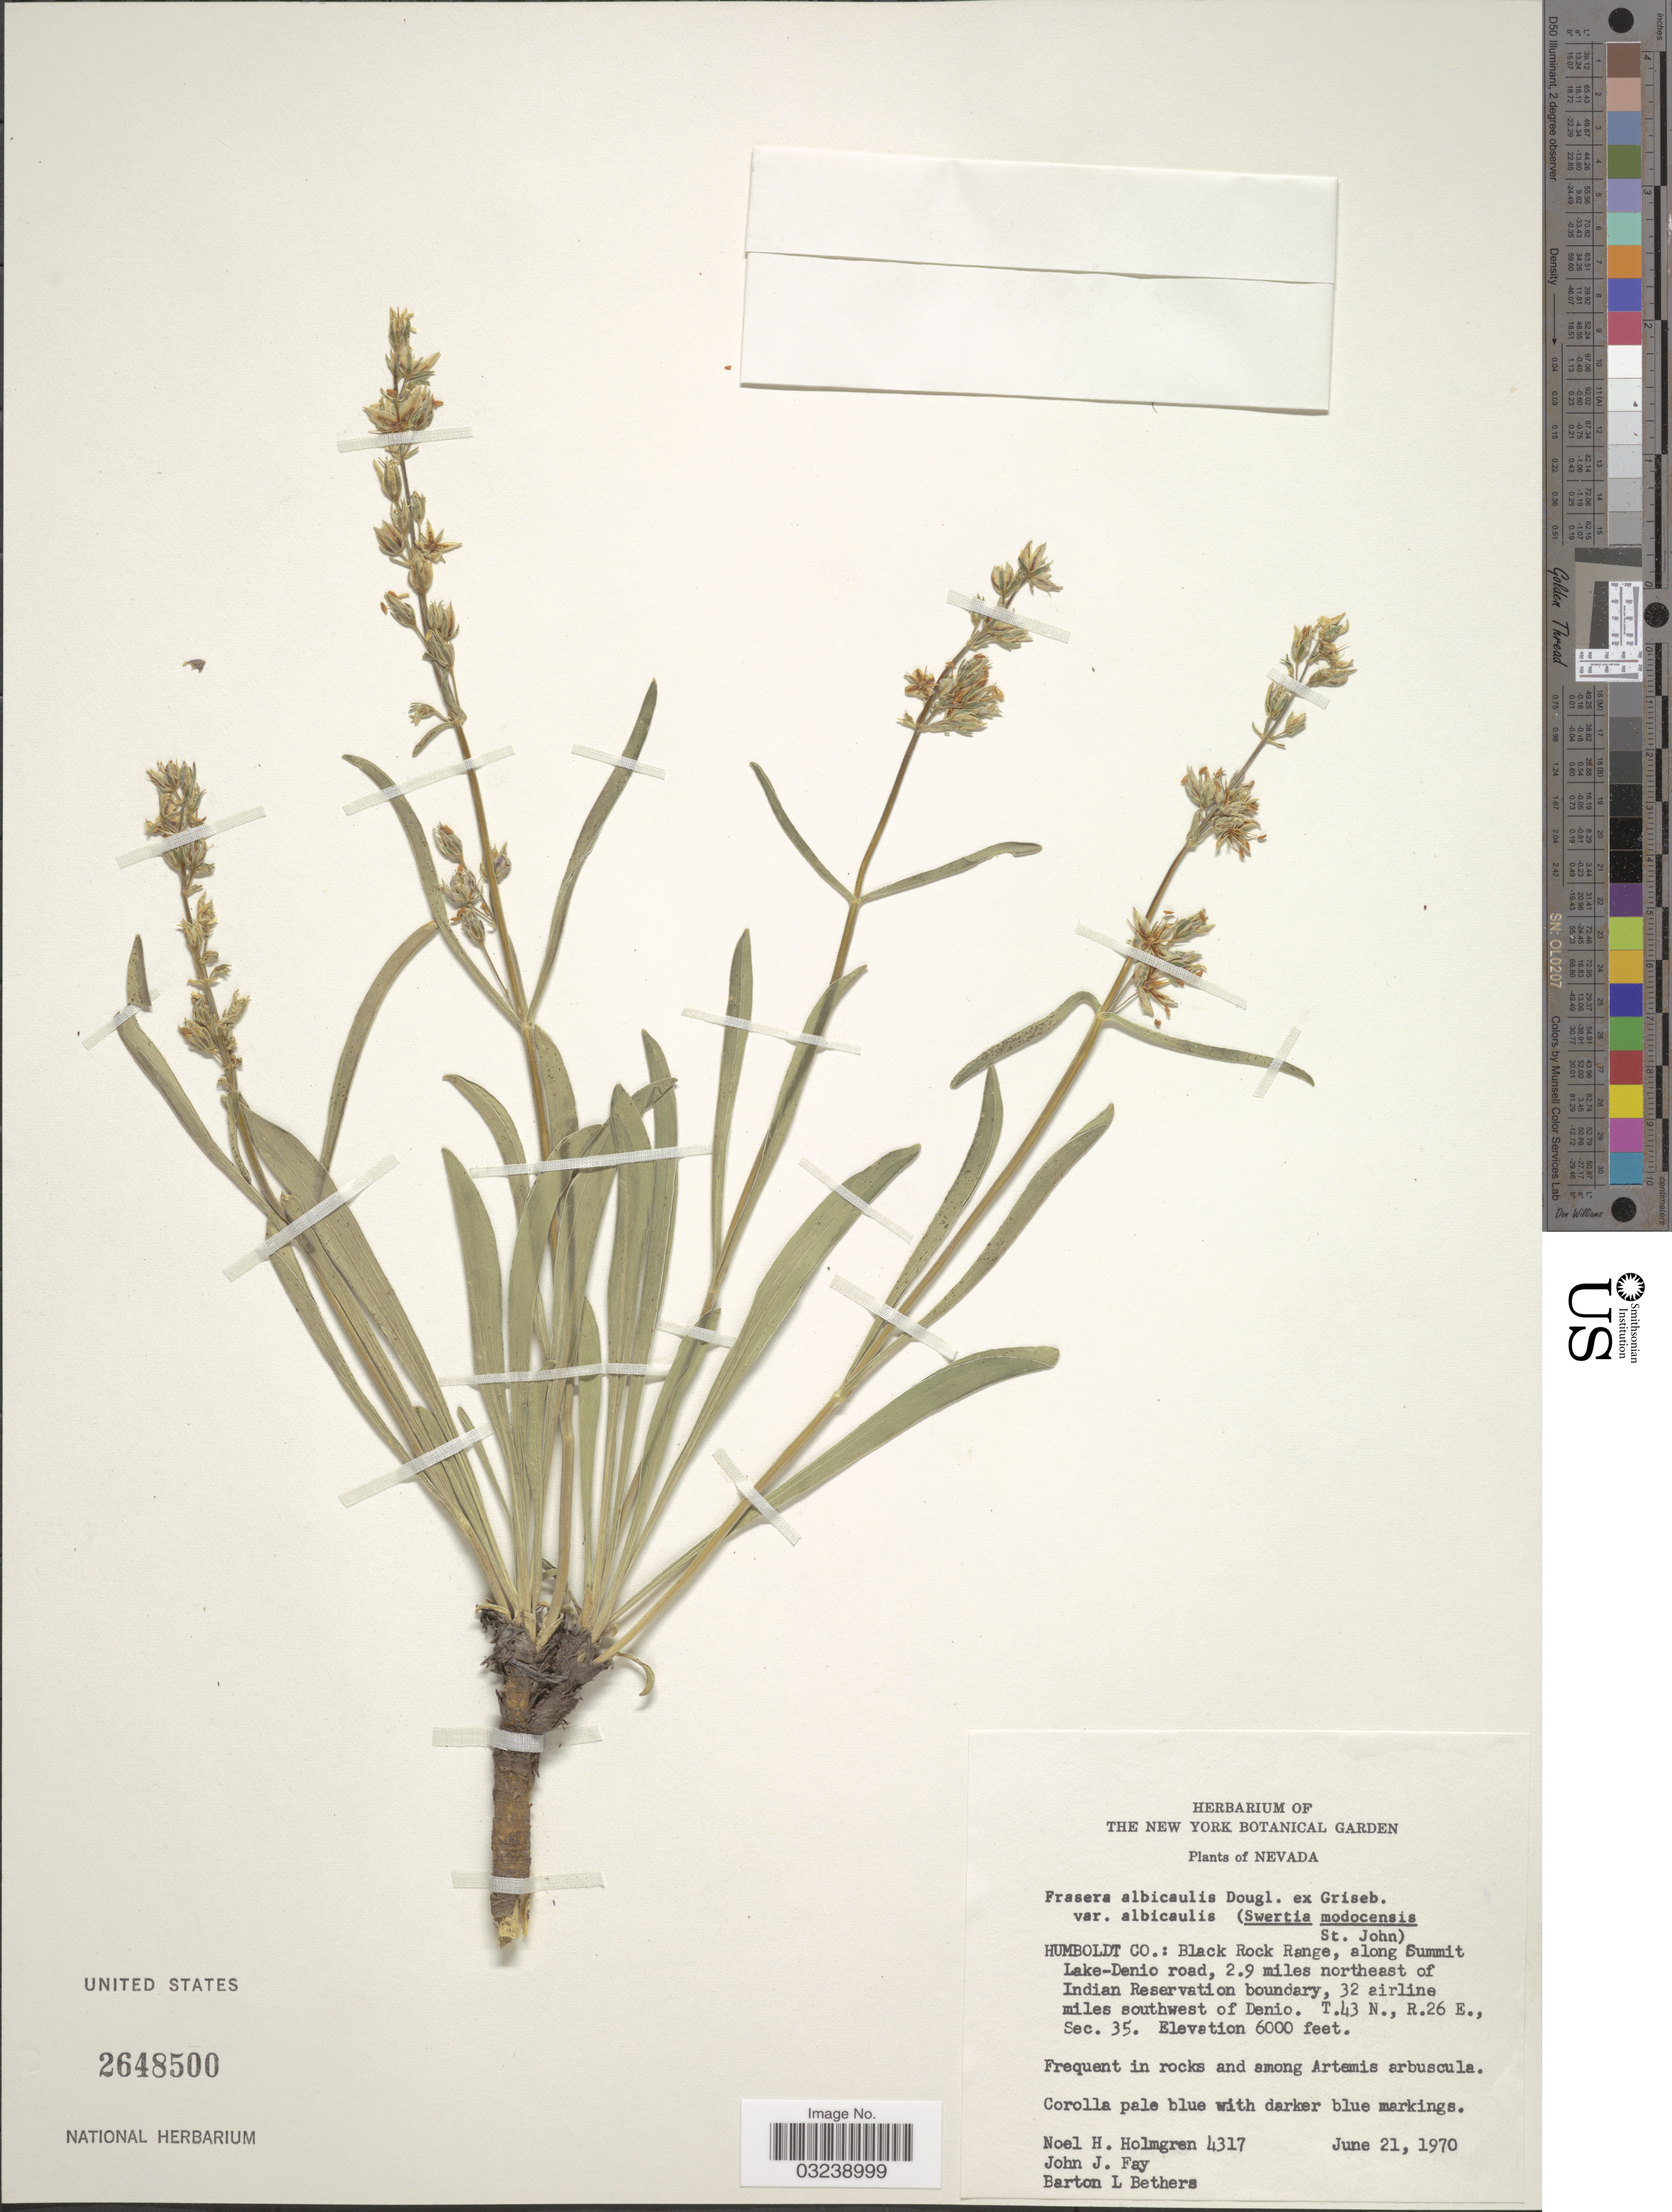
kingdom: Plantae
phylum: Tracheophyta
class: Magnoliopsida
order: Gentianales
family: Gentianaceae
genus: Frasera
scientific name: Frasera albicaulis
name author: Griseb.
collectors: N. H. Holmgren, J. Fay & B. Bethers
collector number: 4317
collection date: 1970-06-21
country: United States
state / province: Nevada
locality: Humboldt Co.: Black Rock Range, along Summit Lake-Denio road, 2.9 miles northeast of Indian Reservation boundary, 32 airline miles southwest of Denio. T.43 N, R.26 E, Sec. 35.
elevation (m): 1829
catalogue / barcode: US 2648500